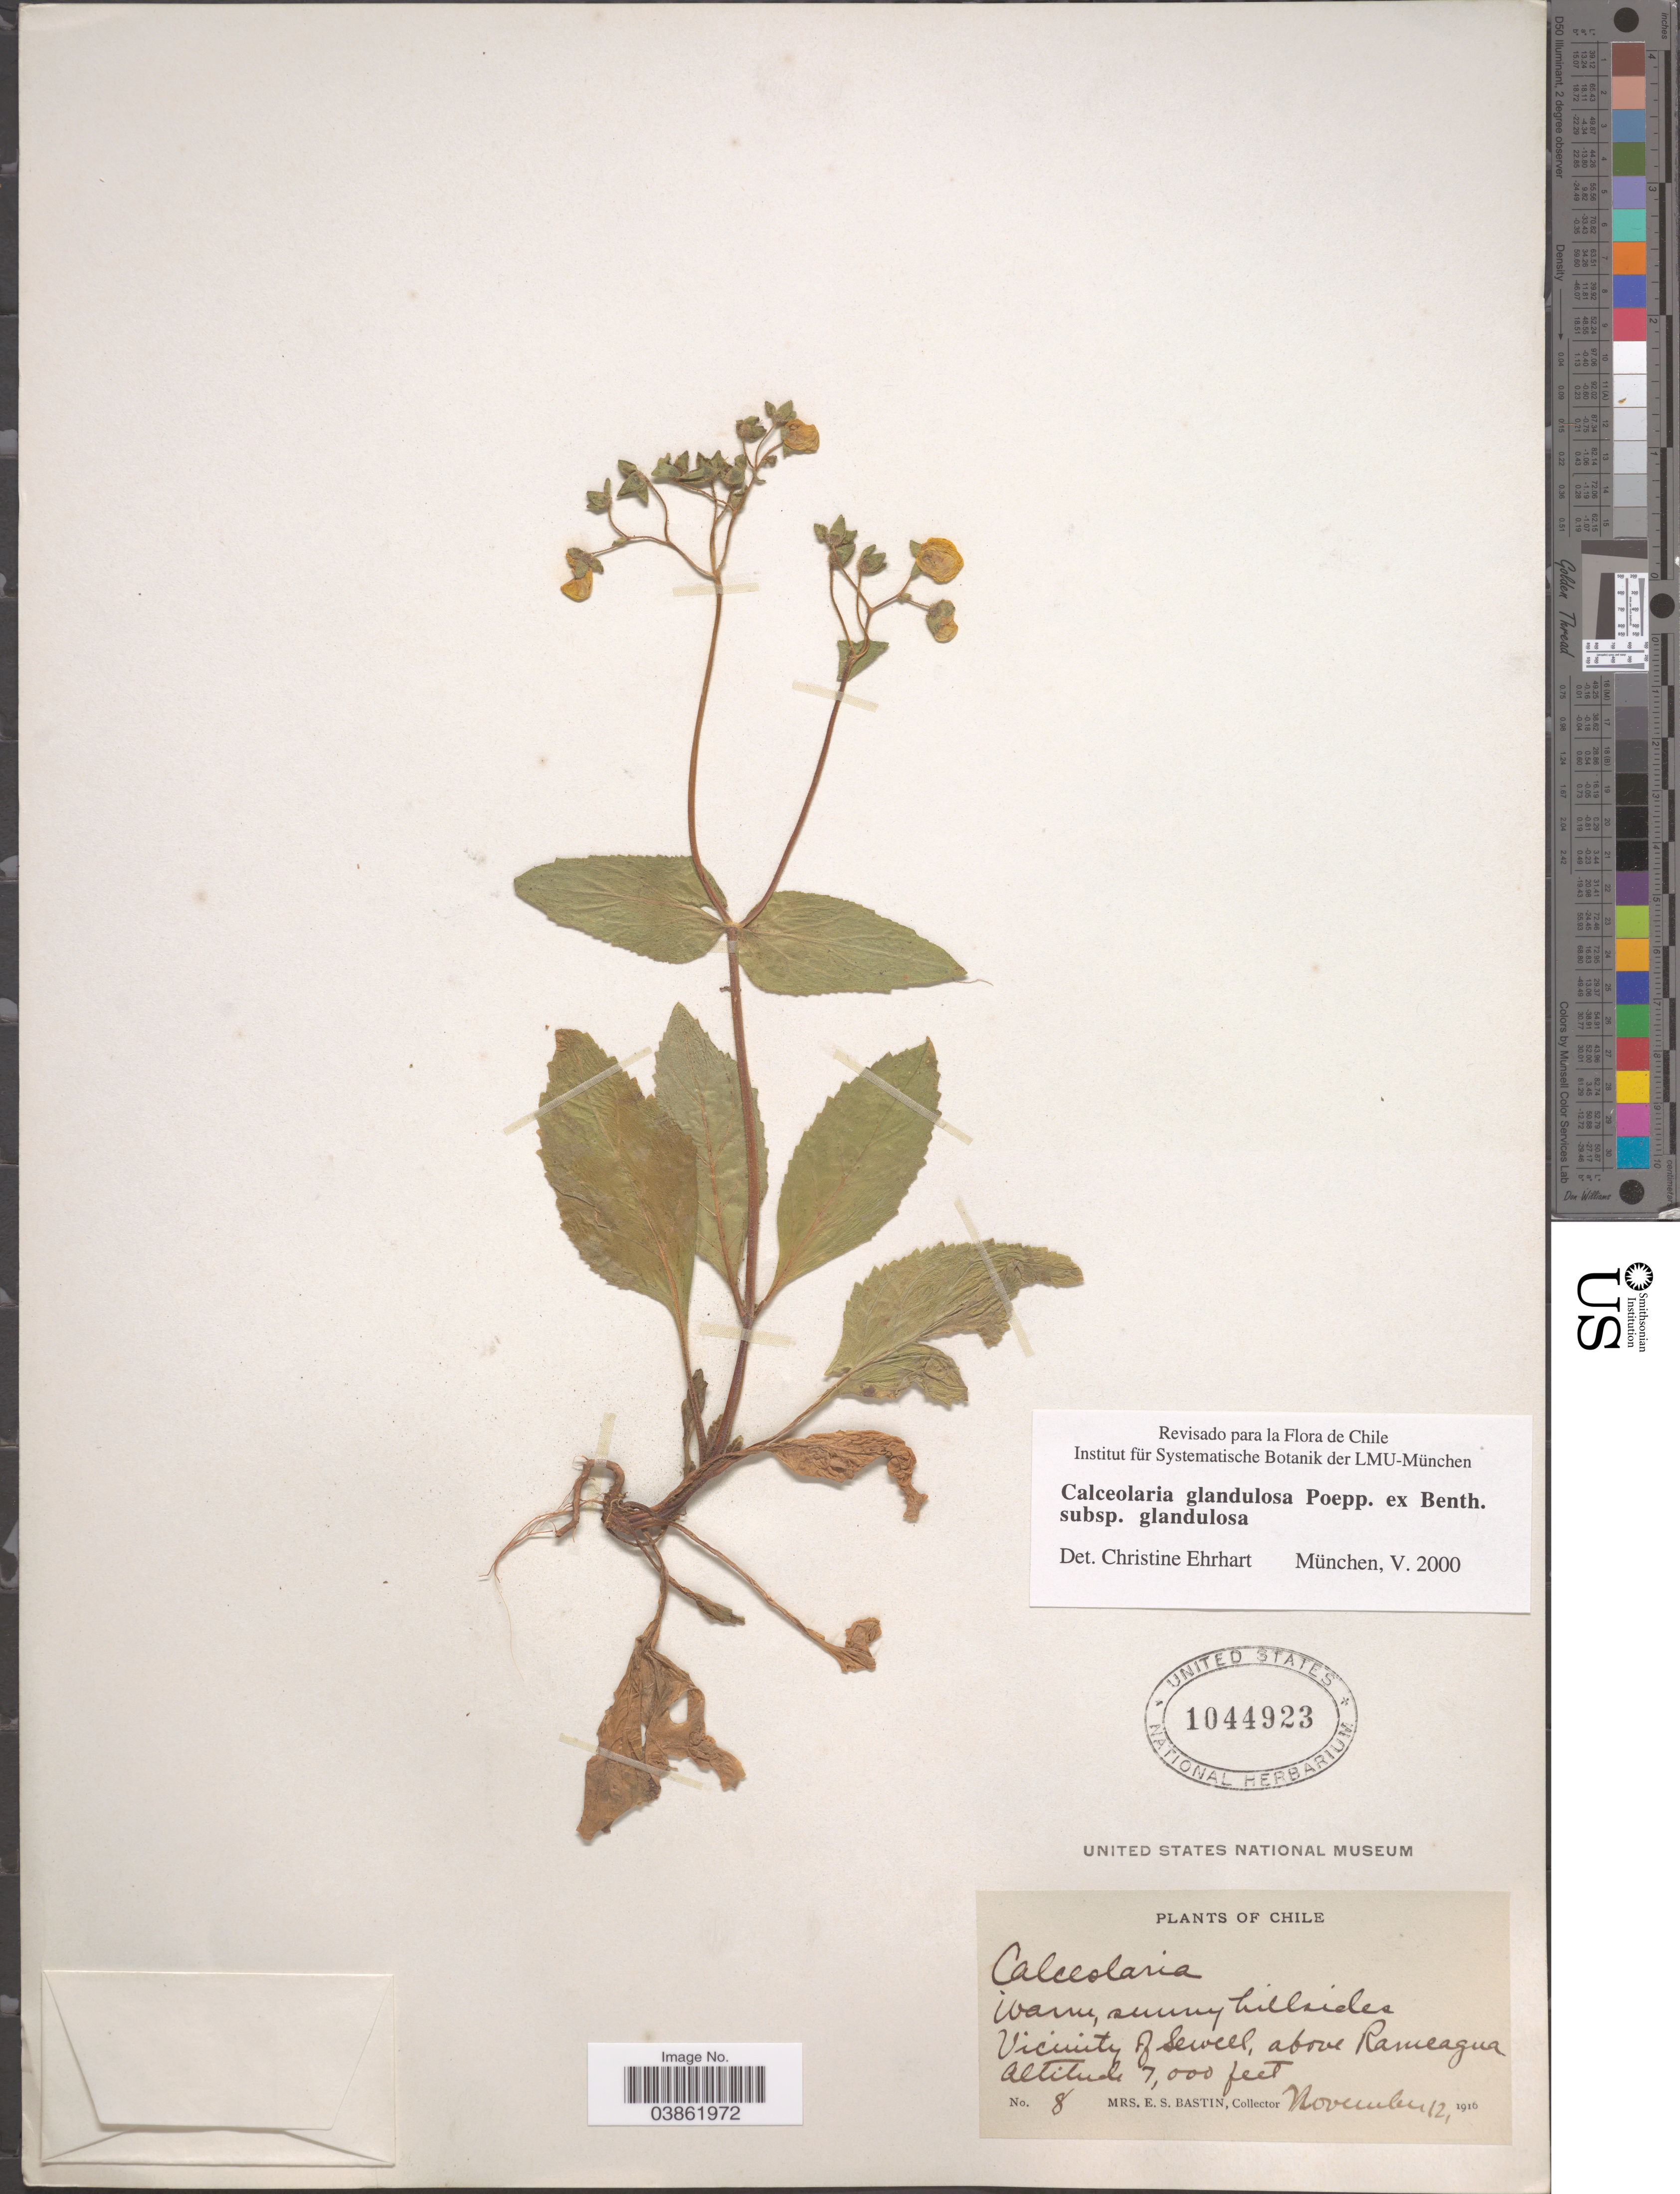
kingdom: Plantae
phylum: Tracheophyta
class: Magnoliopsida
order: Lamiales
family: Calceolariaceae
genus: Calceolaria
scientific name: Calceolaria glandulosa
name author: Poepp. ex Benth.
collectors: E. Bastin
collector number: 8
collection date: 1916-11-12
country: Chile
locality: Vicinity of Sewell, above Ramcagua.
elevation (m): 2134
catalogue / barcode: US 1044923